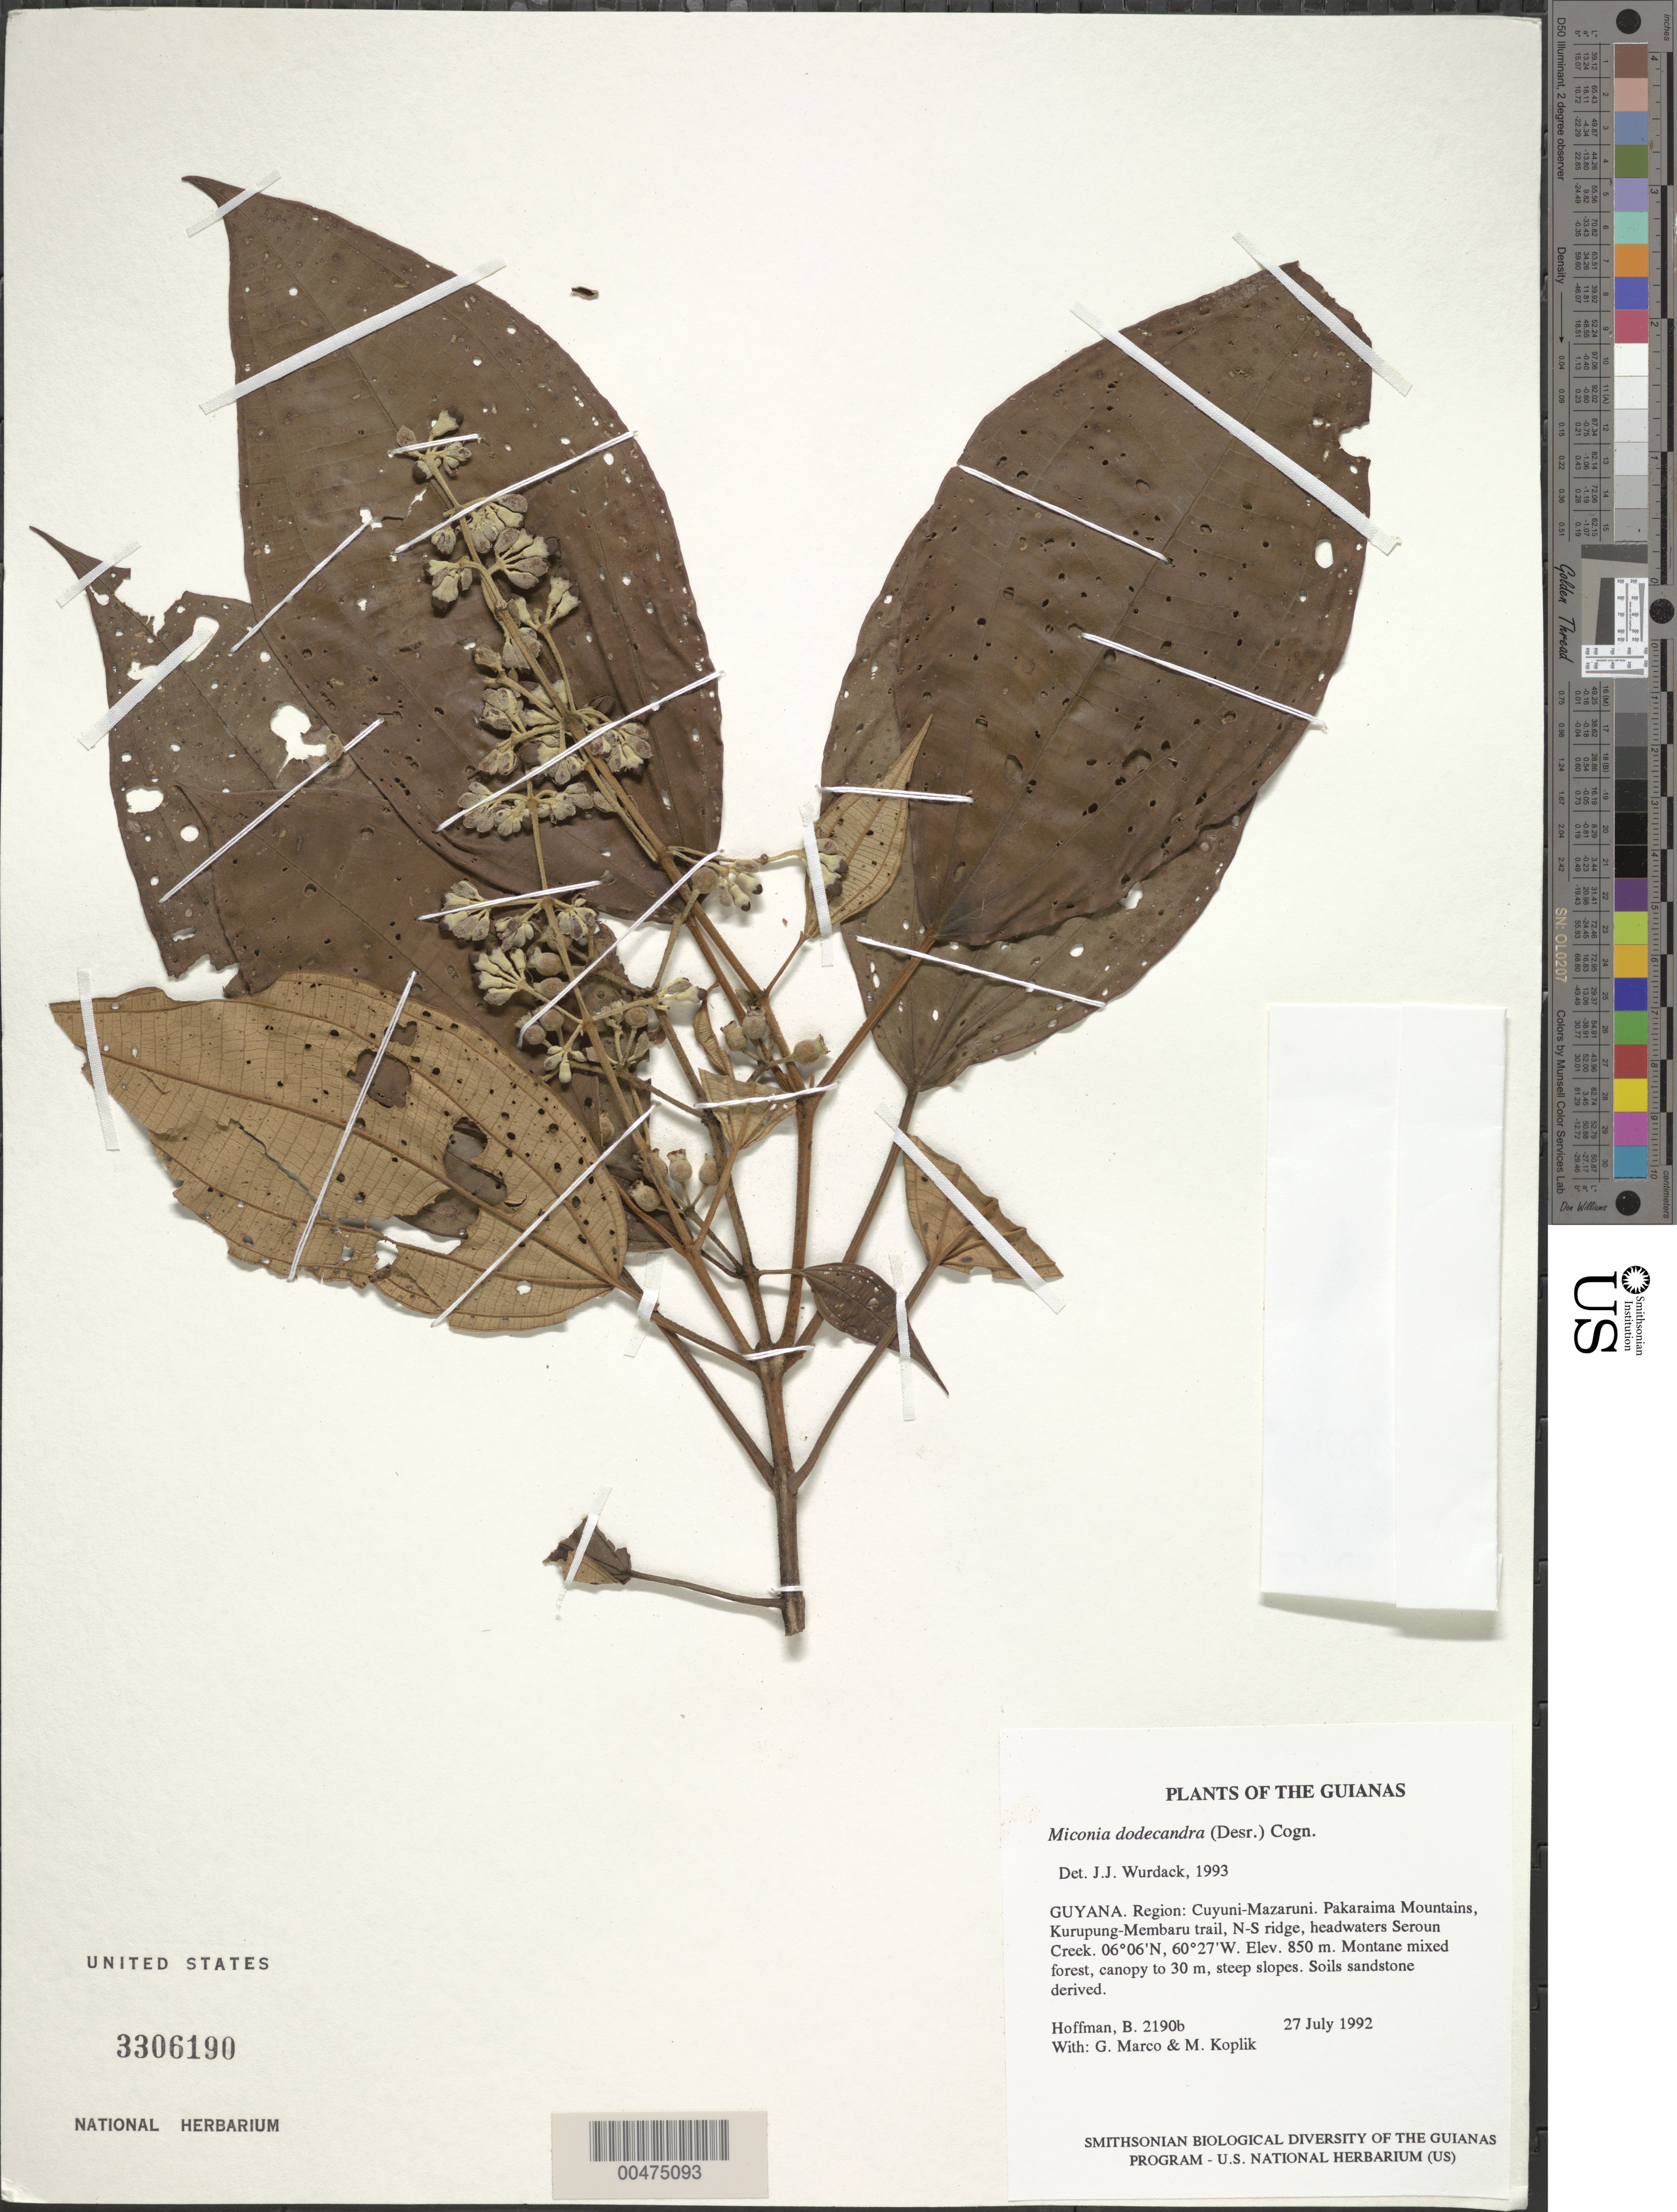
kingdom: Plantae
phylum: Tracheophyta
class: Magnoliopsida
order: Myrtales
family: Melastomataceae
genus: Miconia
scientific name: Miconia dodecandra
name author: Cogn.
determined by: Wurdack, John J., (US), US (UNITED STATES)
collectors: B. Hoffman, G. Marco & M. Koplik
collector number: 2190 b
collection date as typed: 27 July 1992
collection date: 1992-07-27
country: Guyana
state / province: Cuyuni-Mazaruni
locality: Pakaraima Mountains, Kurupung-Membaru trail, N-S ridge, divide between the two watersheds, headwaters Seroun Creek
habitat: Montane mixed forest, canopy to 30 m, steep slopes. Soils sandstone derived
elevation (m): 850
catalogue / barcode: US 3306190